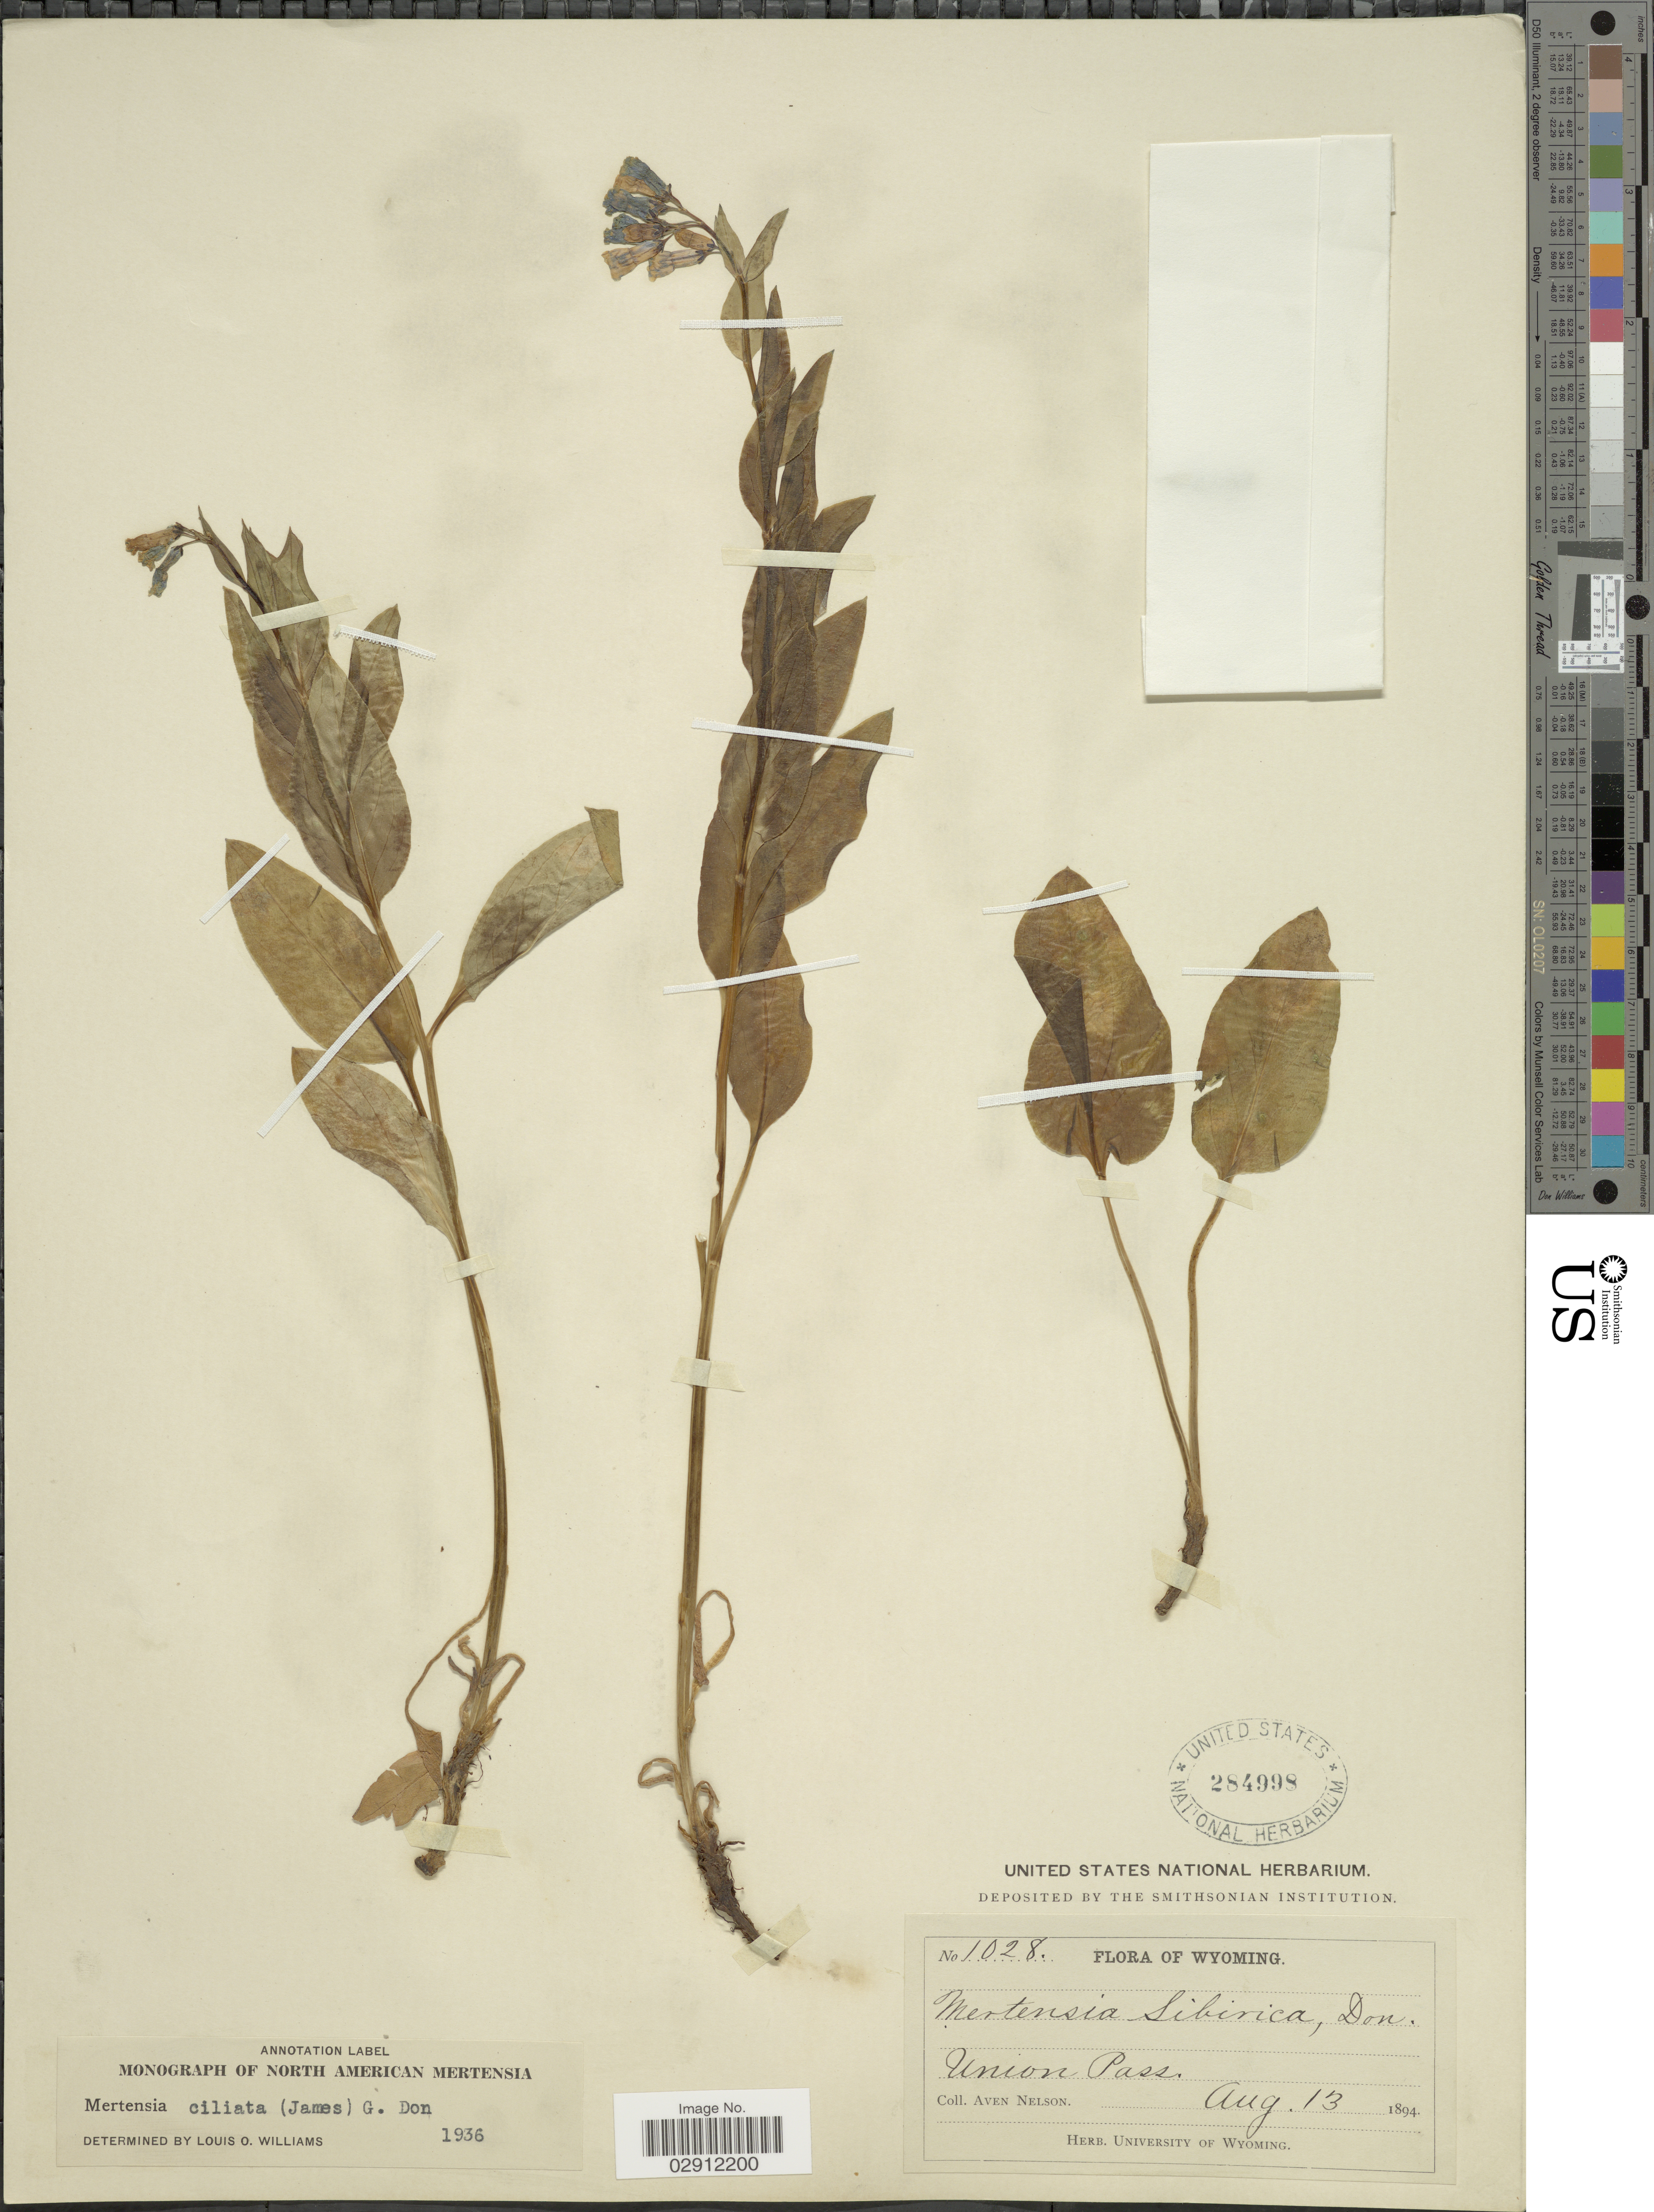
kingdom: Plantae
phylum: Tracheophyta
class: Magnoliopsida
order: Boraginales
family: Boraginaceae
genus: Mertensia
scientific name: Mertensia ciliata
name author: (James) G. Don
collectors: A. Nelson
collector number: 1028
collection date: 1894-08-13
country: United States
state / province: Wyoming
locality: Union Pass.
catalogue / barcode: US 284998